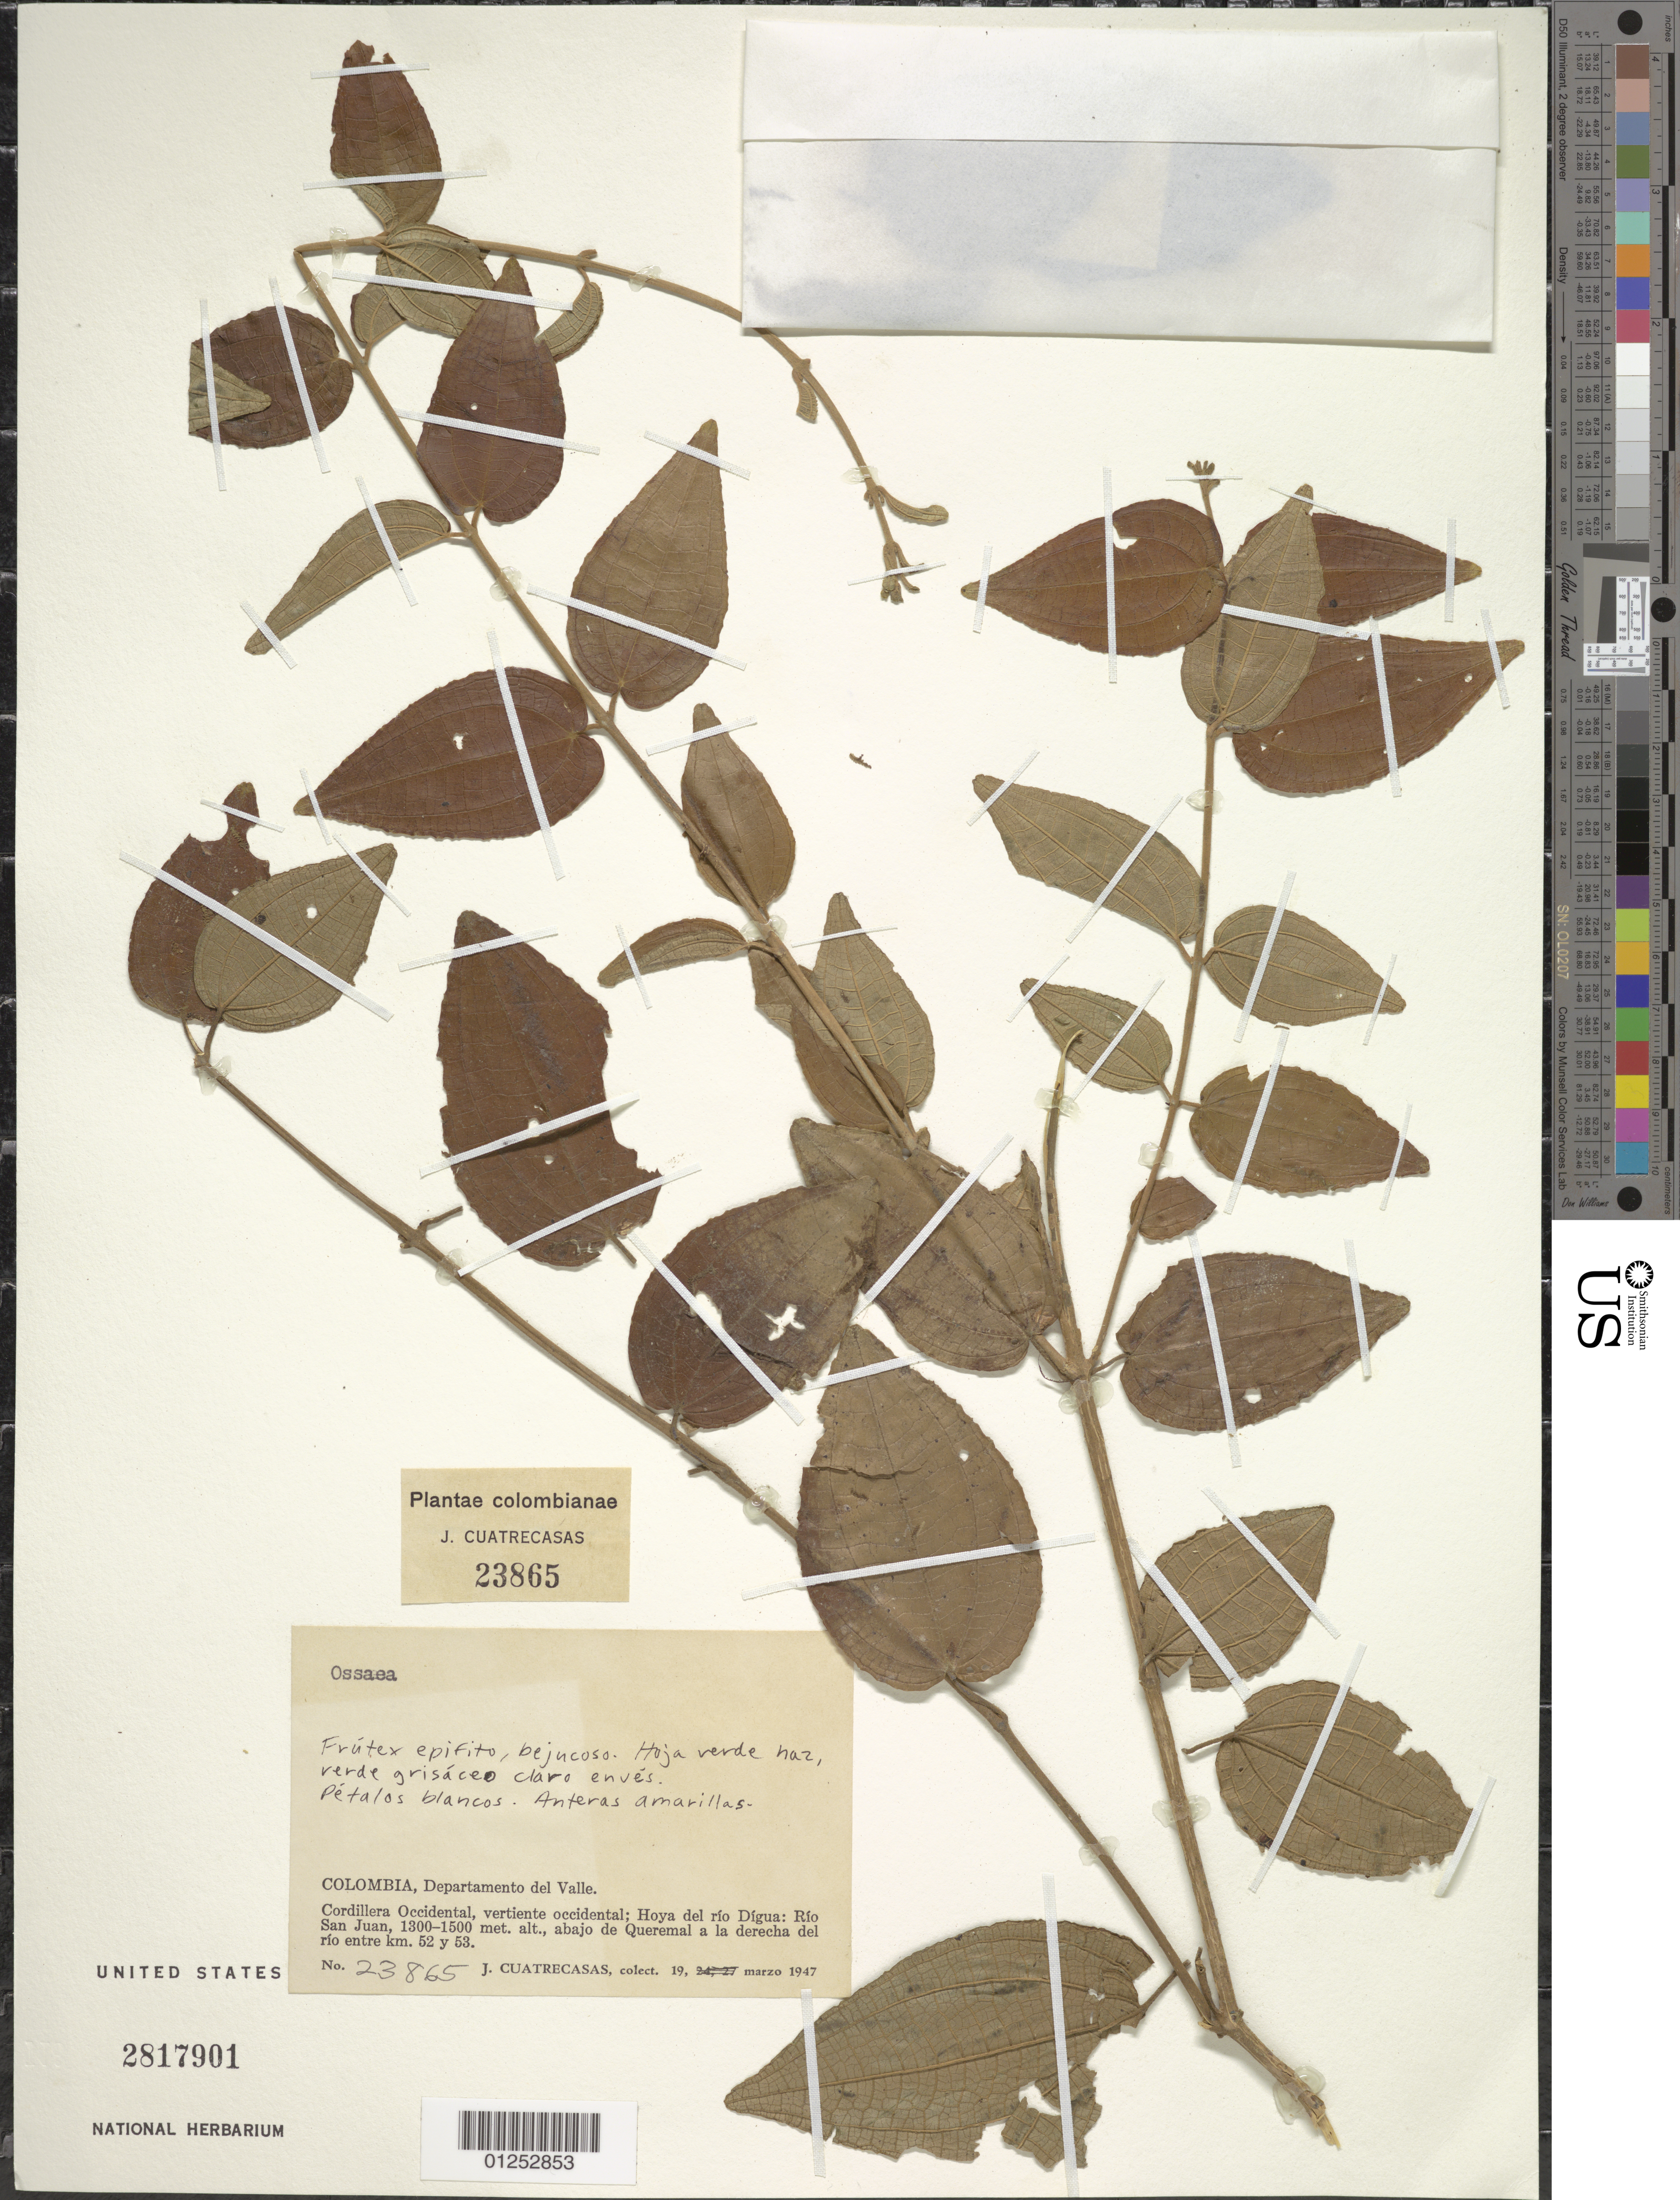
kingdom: Plantae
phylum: Tracheophyta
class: Magnoliopsida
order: Myrtales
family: Melastomataceae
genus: Miconia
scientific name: Miconia urticoides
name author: Triana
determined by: Posada- Herrera, F. M.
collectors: J. Cuatrecasas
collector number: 23865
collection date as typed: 3/19/1947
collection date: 1947-03-19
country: Colombia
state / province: Valle del Cauca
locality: Cordillera Occidental,vertiente occidental; Hoya del río Dígua: Río San Juan, abajo de Queremal a la derecha del río entre km 52 y 53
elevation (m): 1300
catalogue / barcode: US 2817901